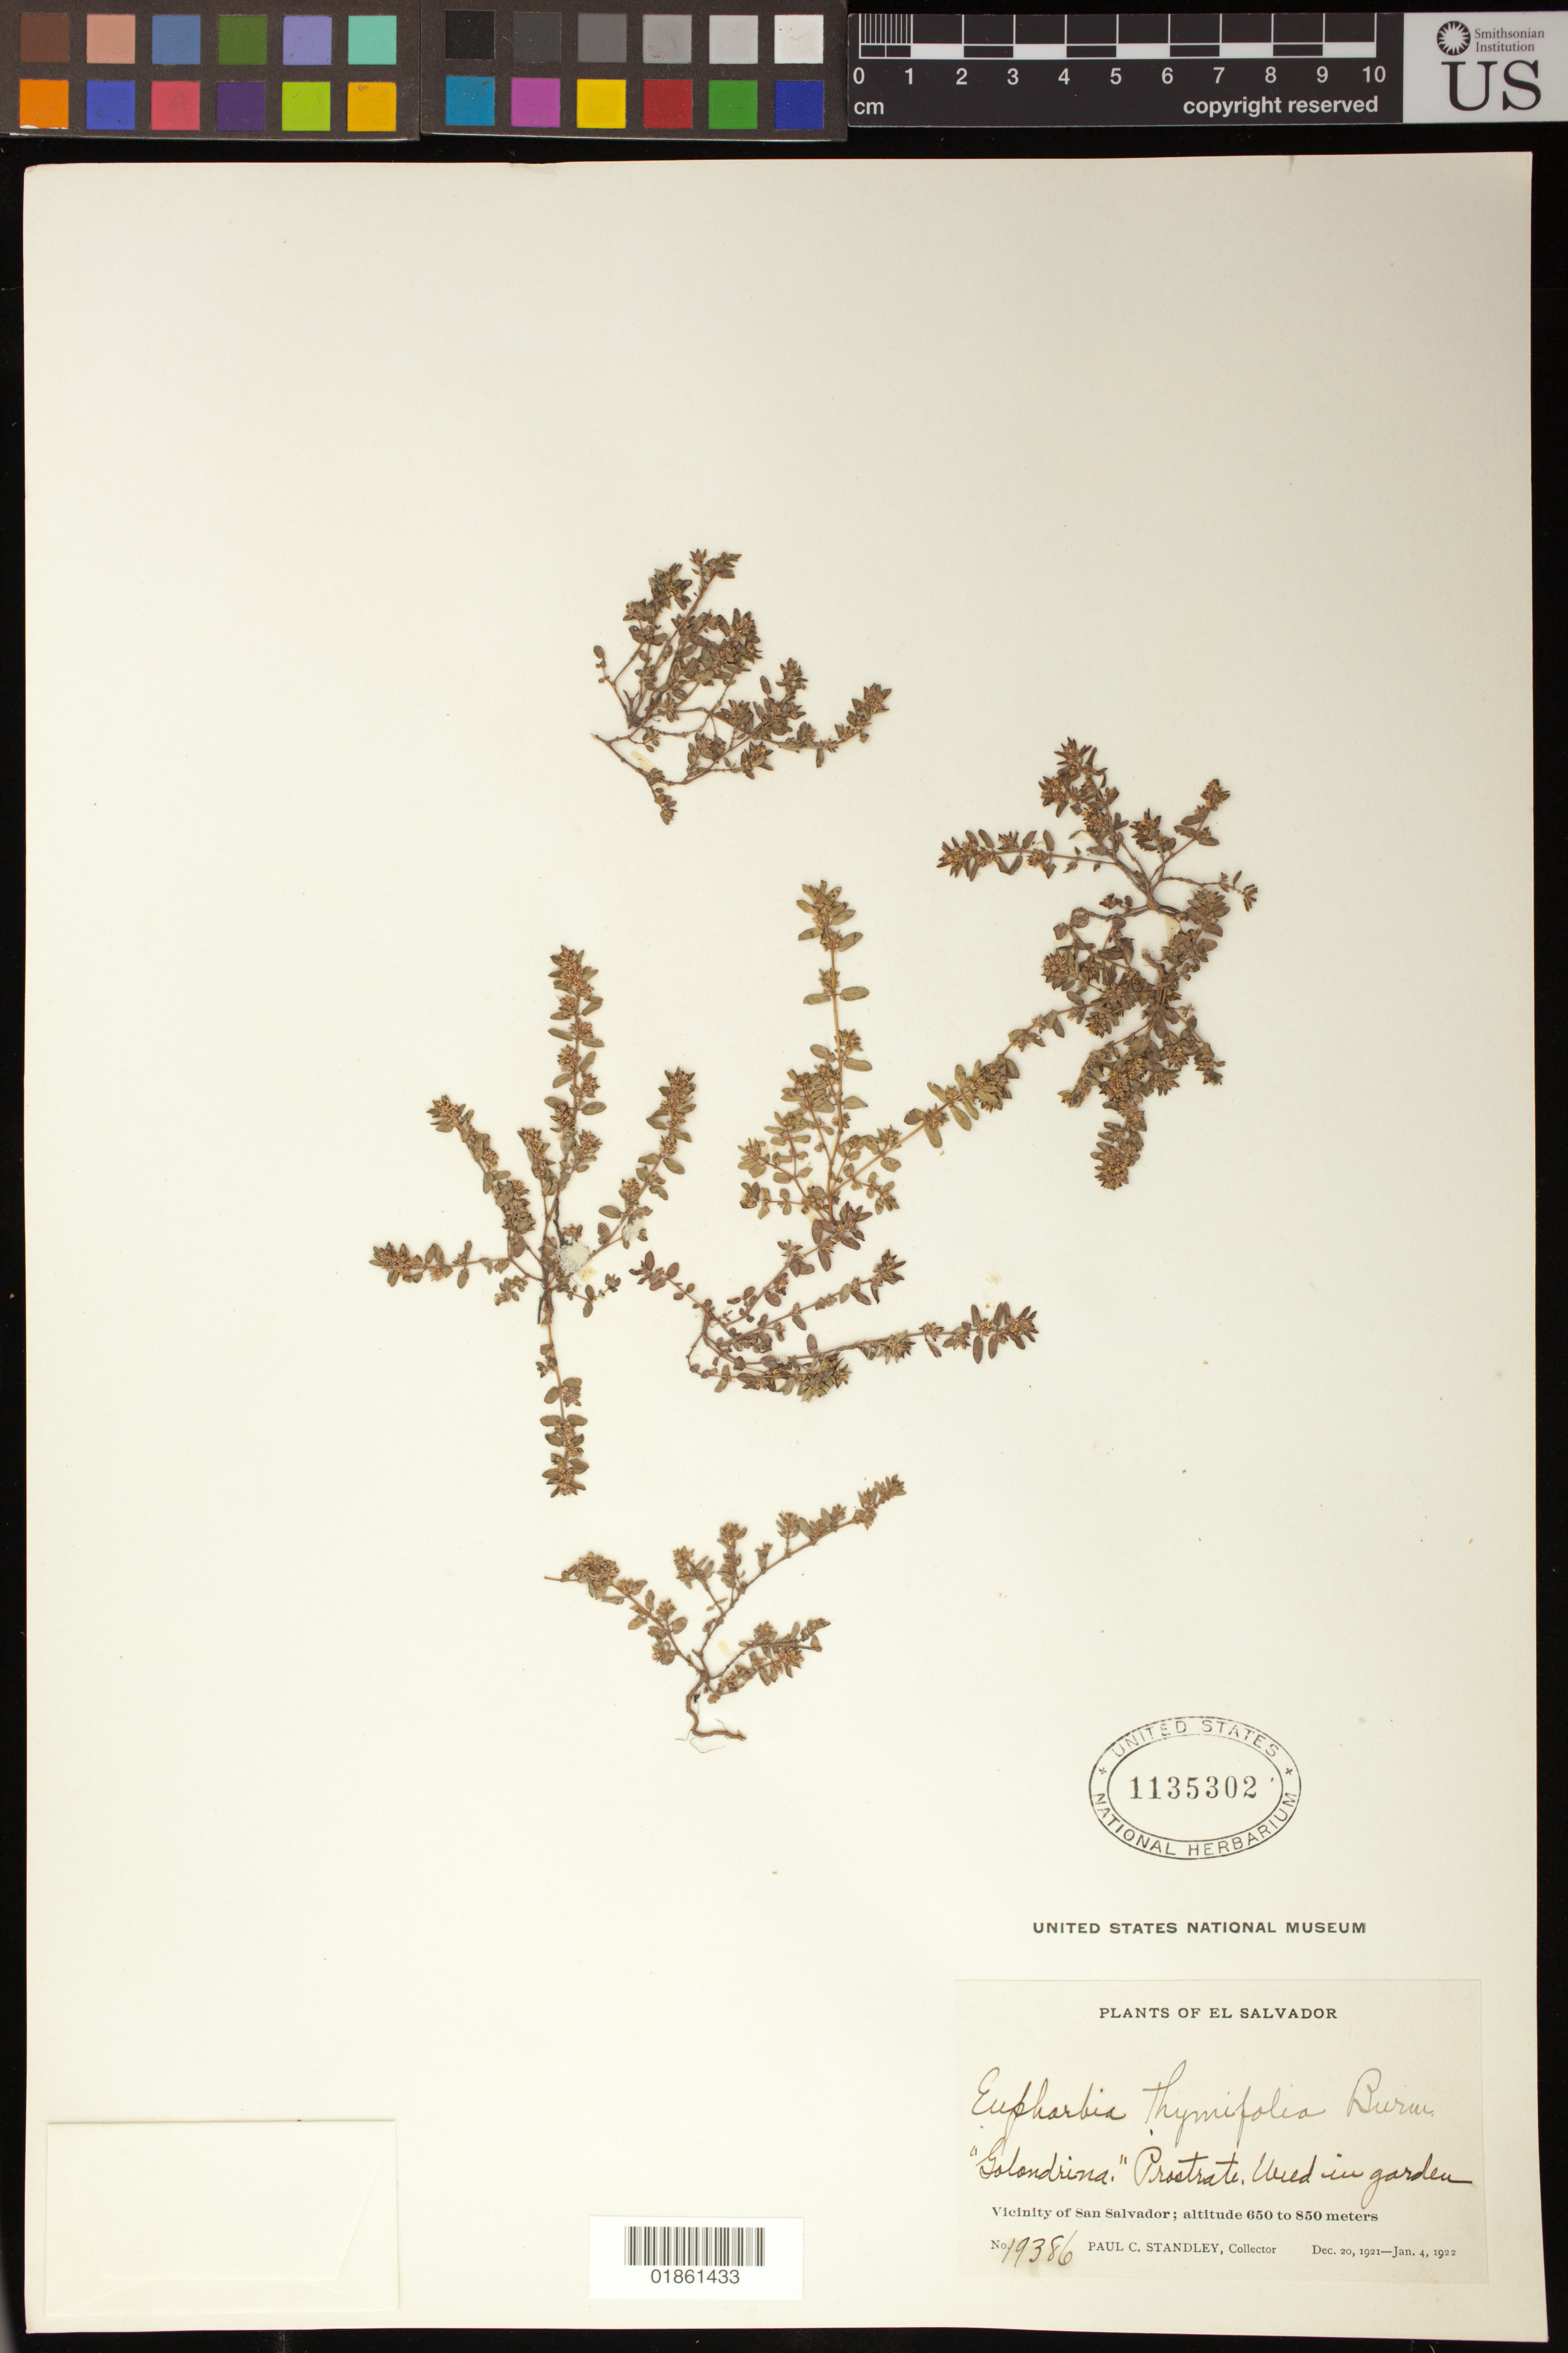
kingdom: Plantae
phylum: Tracheophyta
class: Magnoliopsida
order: Malpighiales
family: Euphorbiaceae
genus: Euphorbia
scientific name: Euphorbia thymifolia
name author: L.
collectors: P. C. Standley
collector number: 19386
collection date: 1921-12-20/1922-01-04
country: El Salvador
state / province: San Salvador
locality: Vicinity of San Salvador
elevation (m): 650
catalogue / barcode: US 1135302